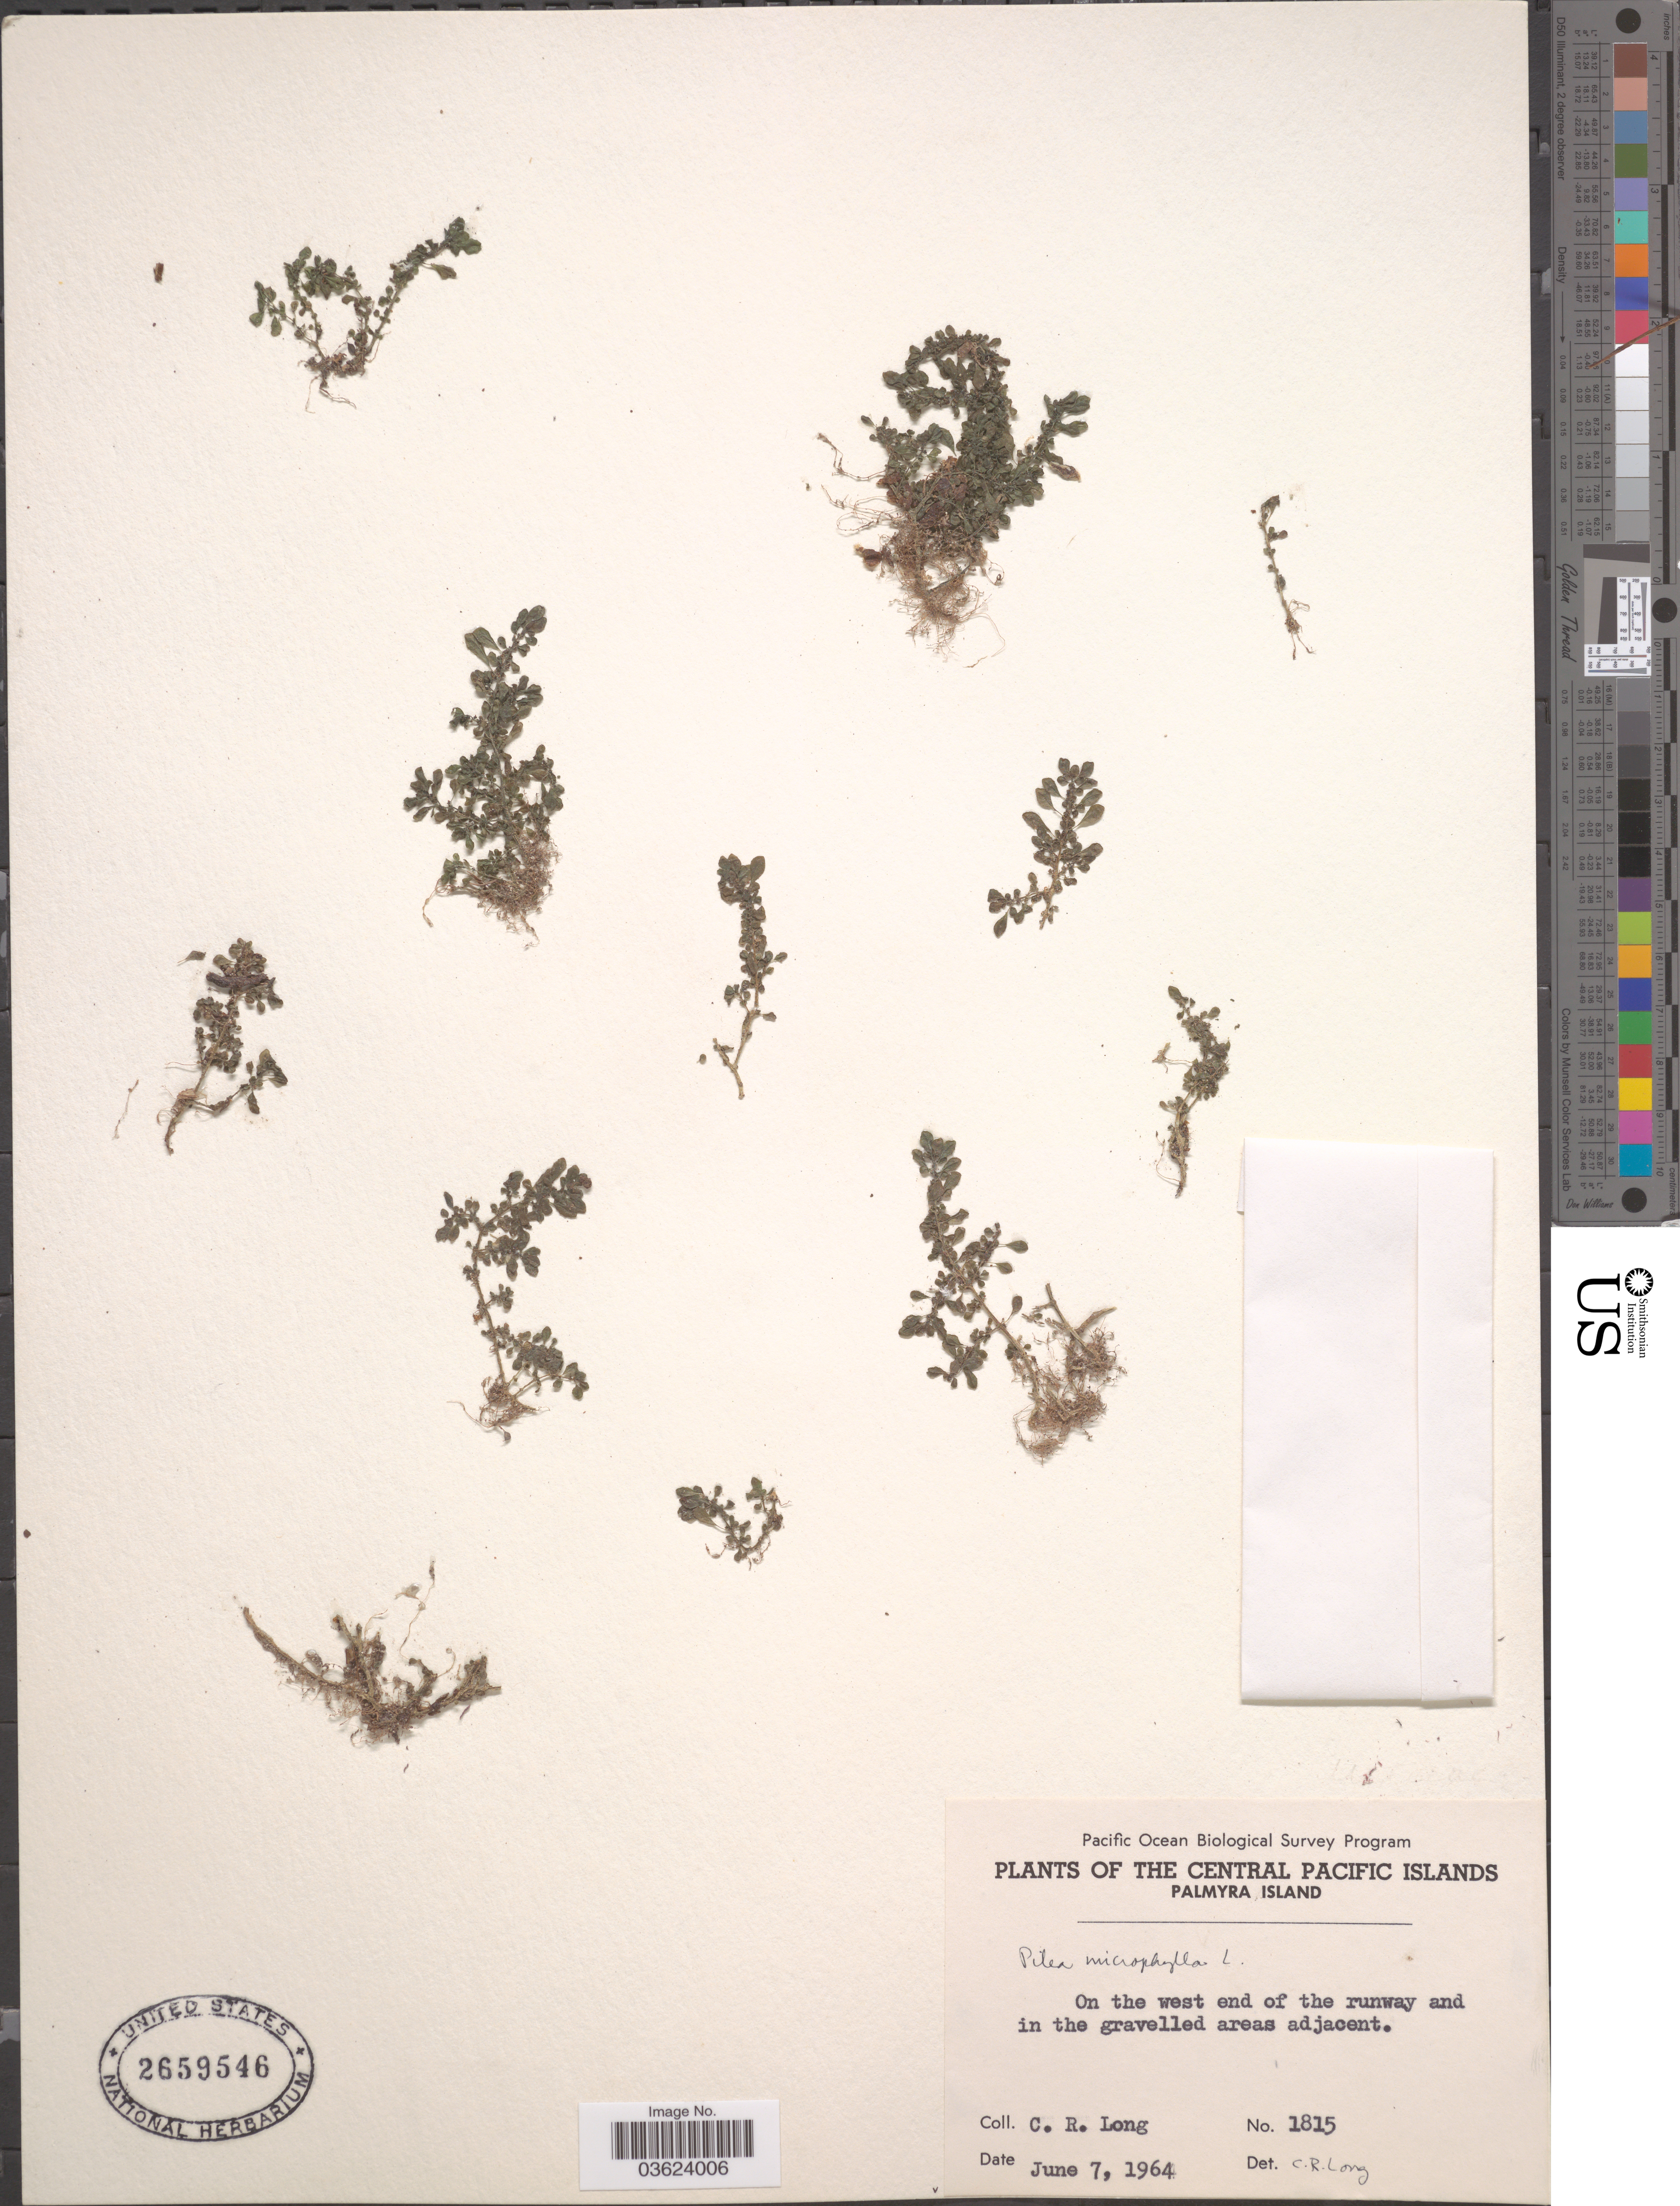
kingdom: Plantae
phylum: Tracheophyta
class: Magnoliopsida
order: Rosales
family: Urticaceae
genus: Pilea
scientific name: Pilea microphylla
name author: (L.) Liebm.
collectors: C. R. Long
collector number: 1815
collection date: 1964-06-07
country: U.S. Administered Pacific Islands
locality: The Central Pacific Islands. Palmyra Island. On the west end of the runway and in the gravelled areas adjacent.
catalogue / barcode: US 2659546